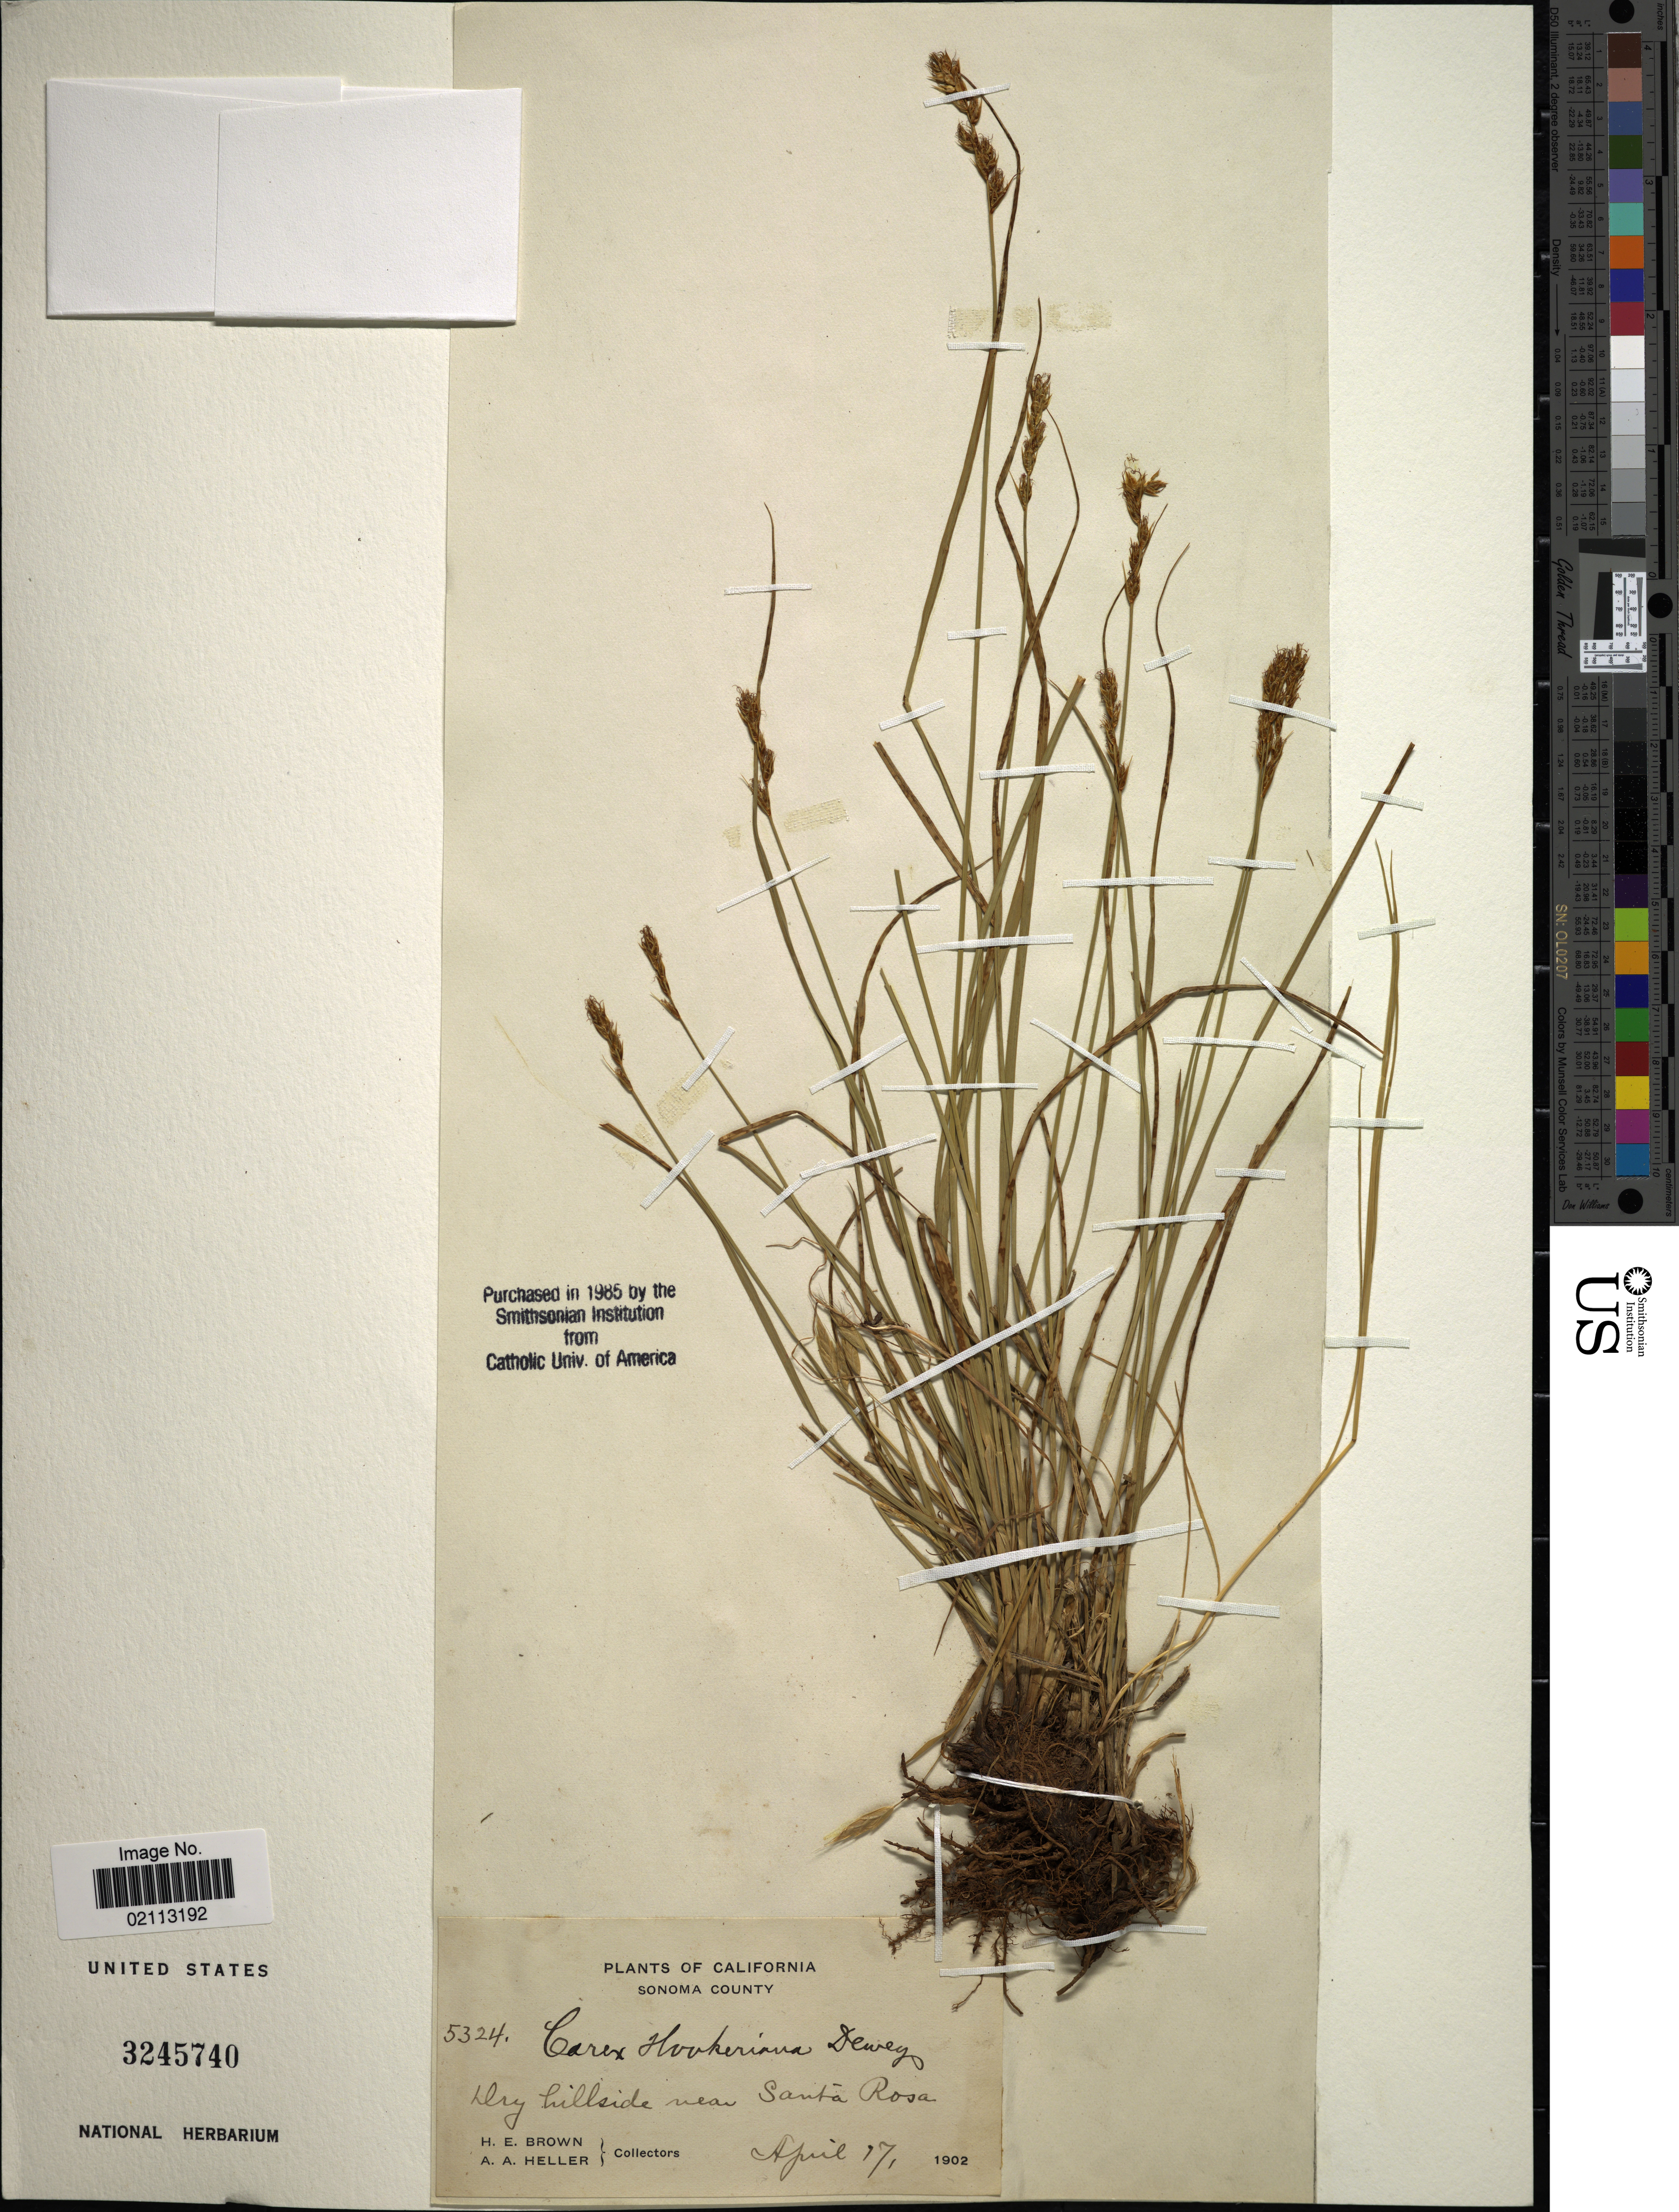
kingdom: Plantae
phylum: Tracheophyta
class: Liliopsida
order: Poales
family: Cyperaceae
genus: Carex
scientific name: Carex hookeriana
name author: Dewey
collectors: H. E. Brown & A. A. Heller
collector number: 5324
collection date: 1902-04-17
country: United States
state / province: California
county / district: Sonoma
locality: Sonoma County, Dry hillside near Santa Rosa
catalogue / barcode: US 3245740